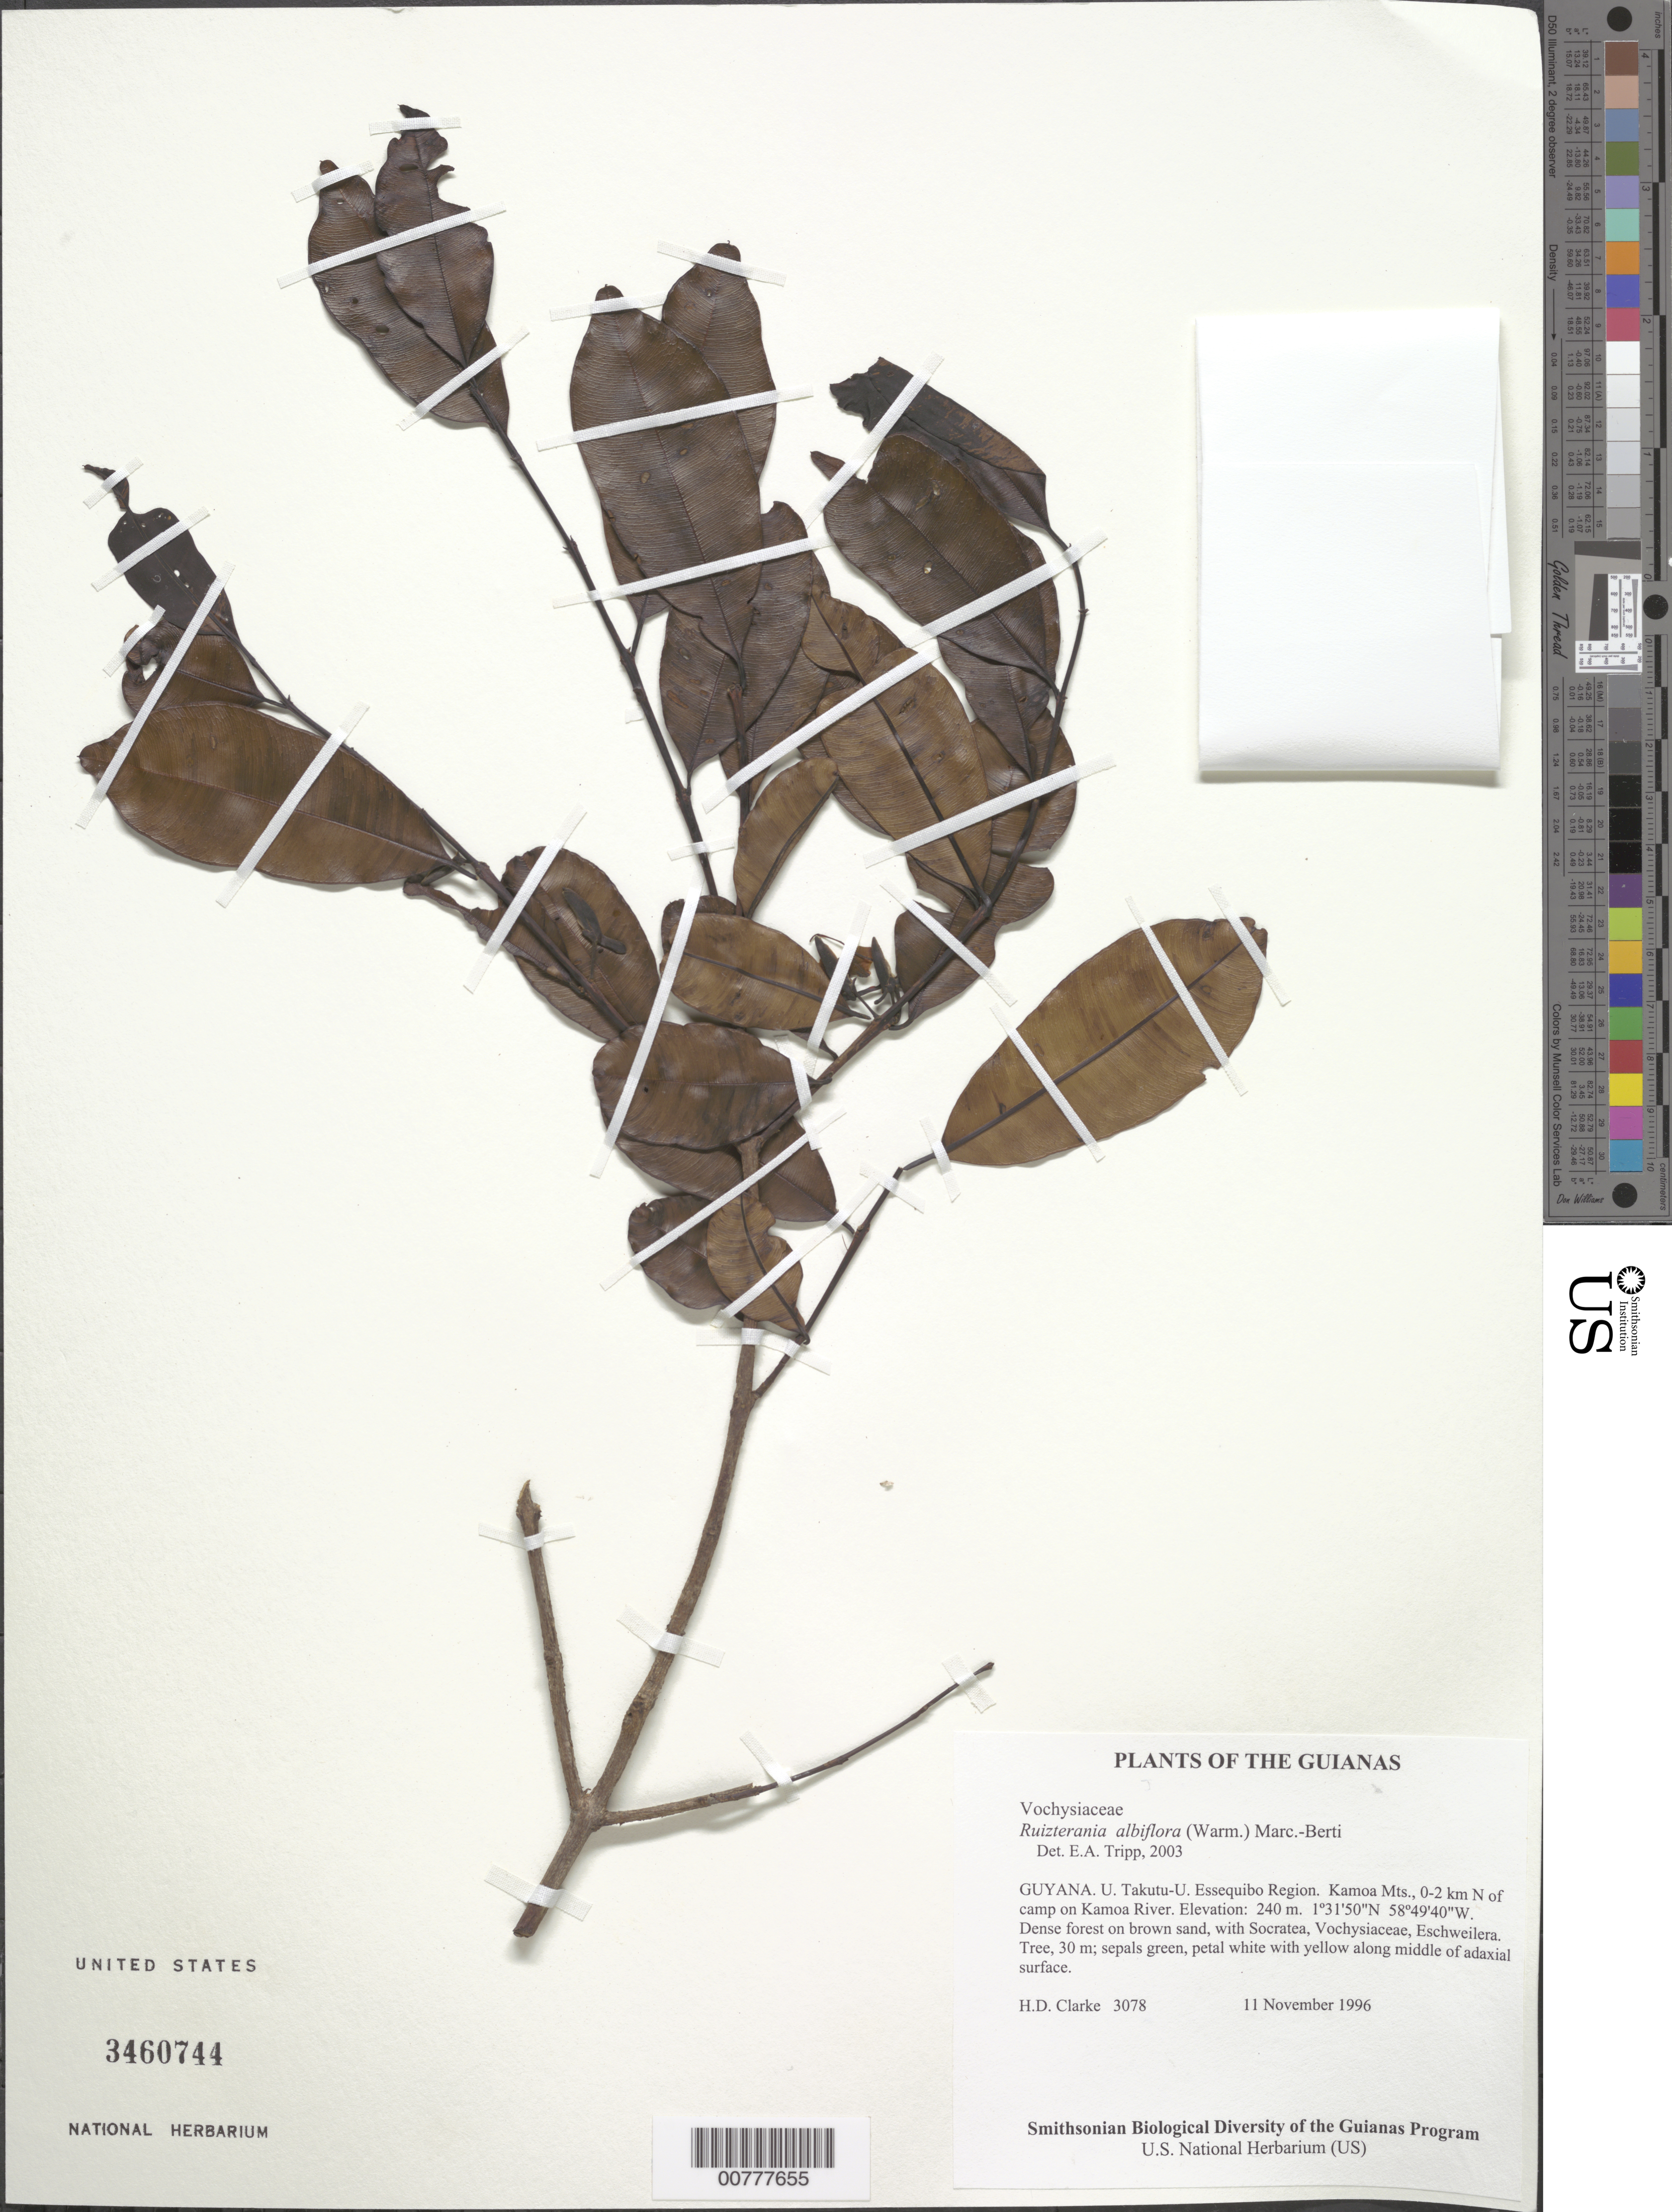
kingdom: Plantae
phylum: Tracheophyta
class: Magnoliopsida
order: Myrtales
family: Vochysiaceae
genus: Ruizterania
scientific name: Ruizterania albiflora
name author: (Warm.) Marc.-Berti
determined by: Tripp, Erin A.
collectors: H. D. Clarke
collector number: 3078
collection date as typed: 11 November 1996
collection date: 1996-11-11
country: Guyana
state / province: U. Takutu-U. Essequibo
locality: Kamoa Mts., 0-2 km N of camp on Kamoa River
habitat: Dense forest on brown sand, with Socratea, Vochysiaceae, Eschweilera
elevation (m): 240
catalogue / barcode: US 3460744